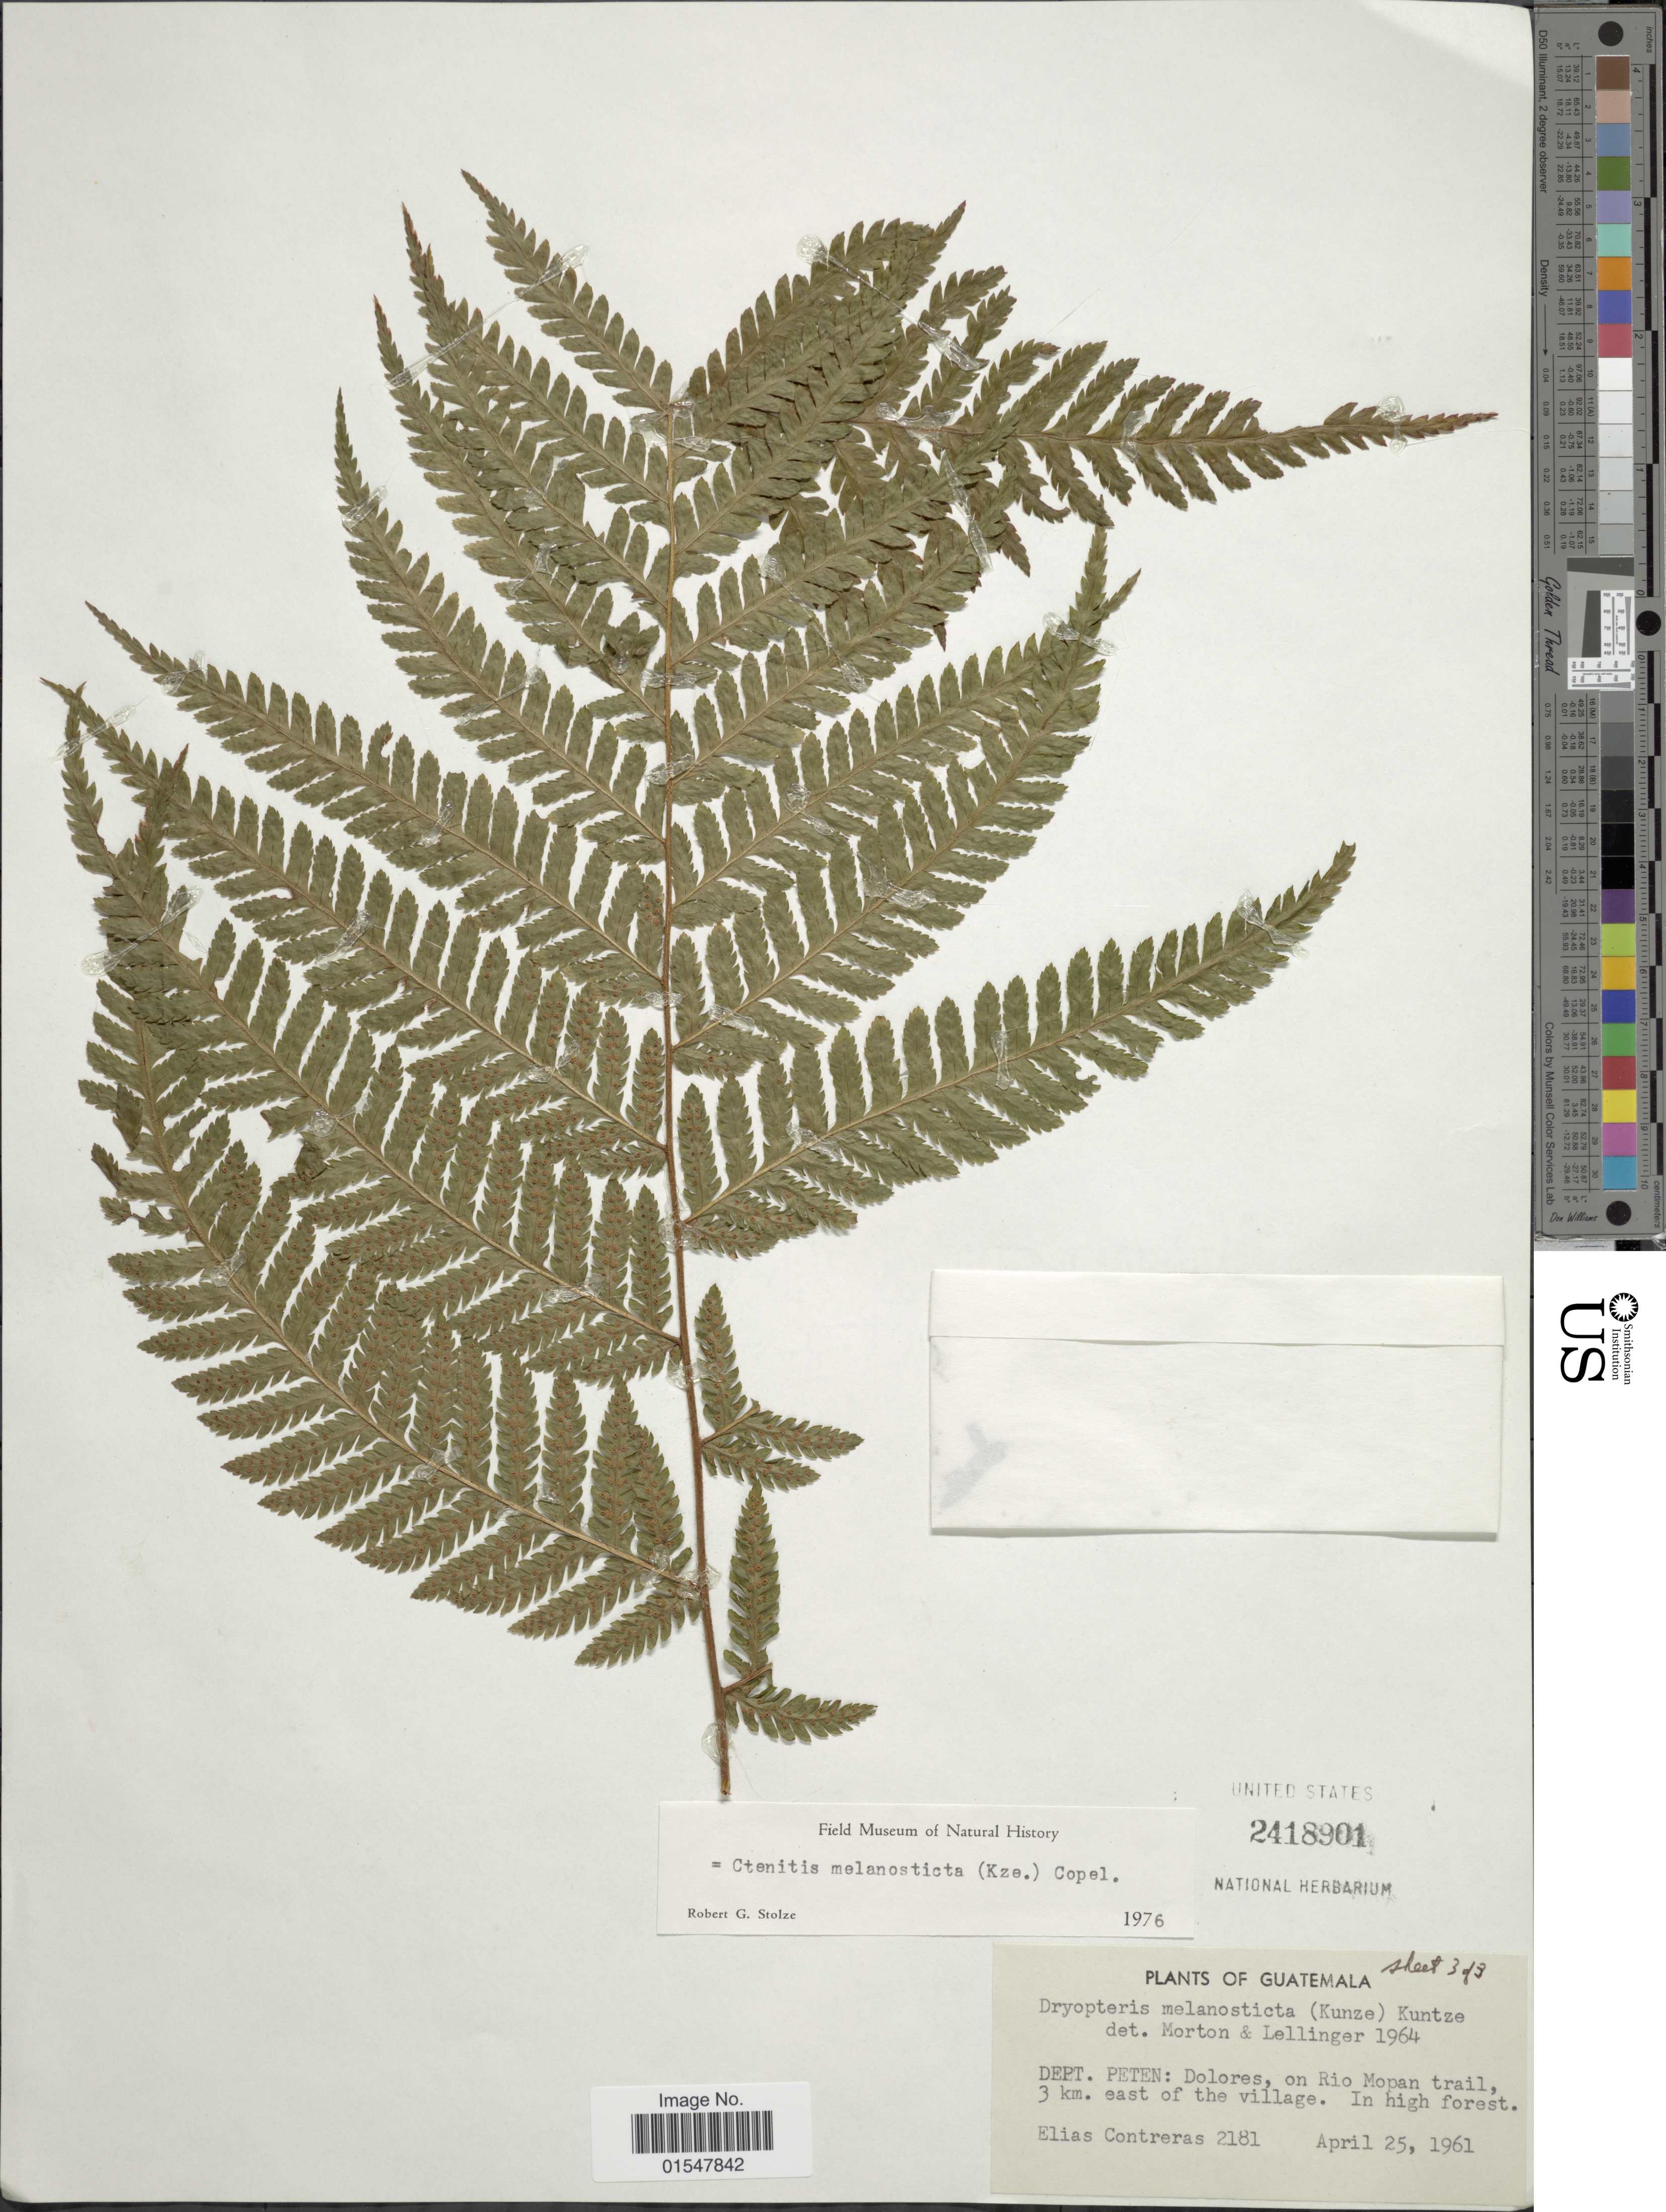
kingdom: Plantae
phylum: Tracheophyta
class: Polypodiopsida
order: Polypodiales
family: Dryopteridaceae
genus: Ctenitis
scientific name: Ctenitis melanosticta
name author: (Kunze) Copel.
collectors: E. Contreras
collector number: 2181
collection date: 1961-04-25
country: Guatemala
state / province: El Petén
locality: Guatemala, Department of Peten: Dolores, on Rio Mopan trail, 3 km. east of the village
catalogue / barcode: US 2418901